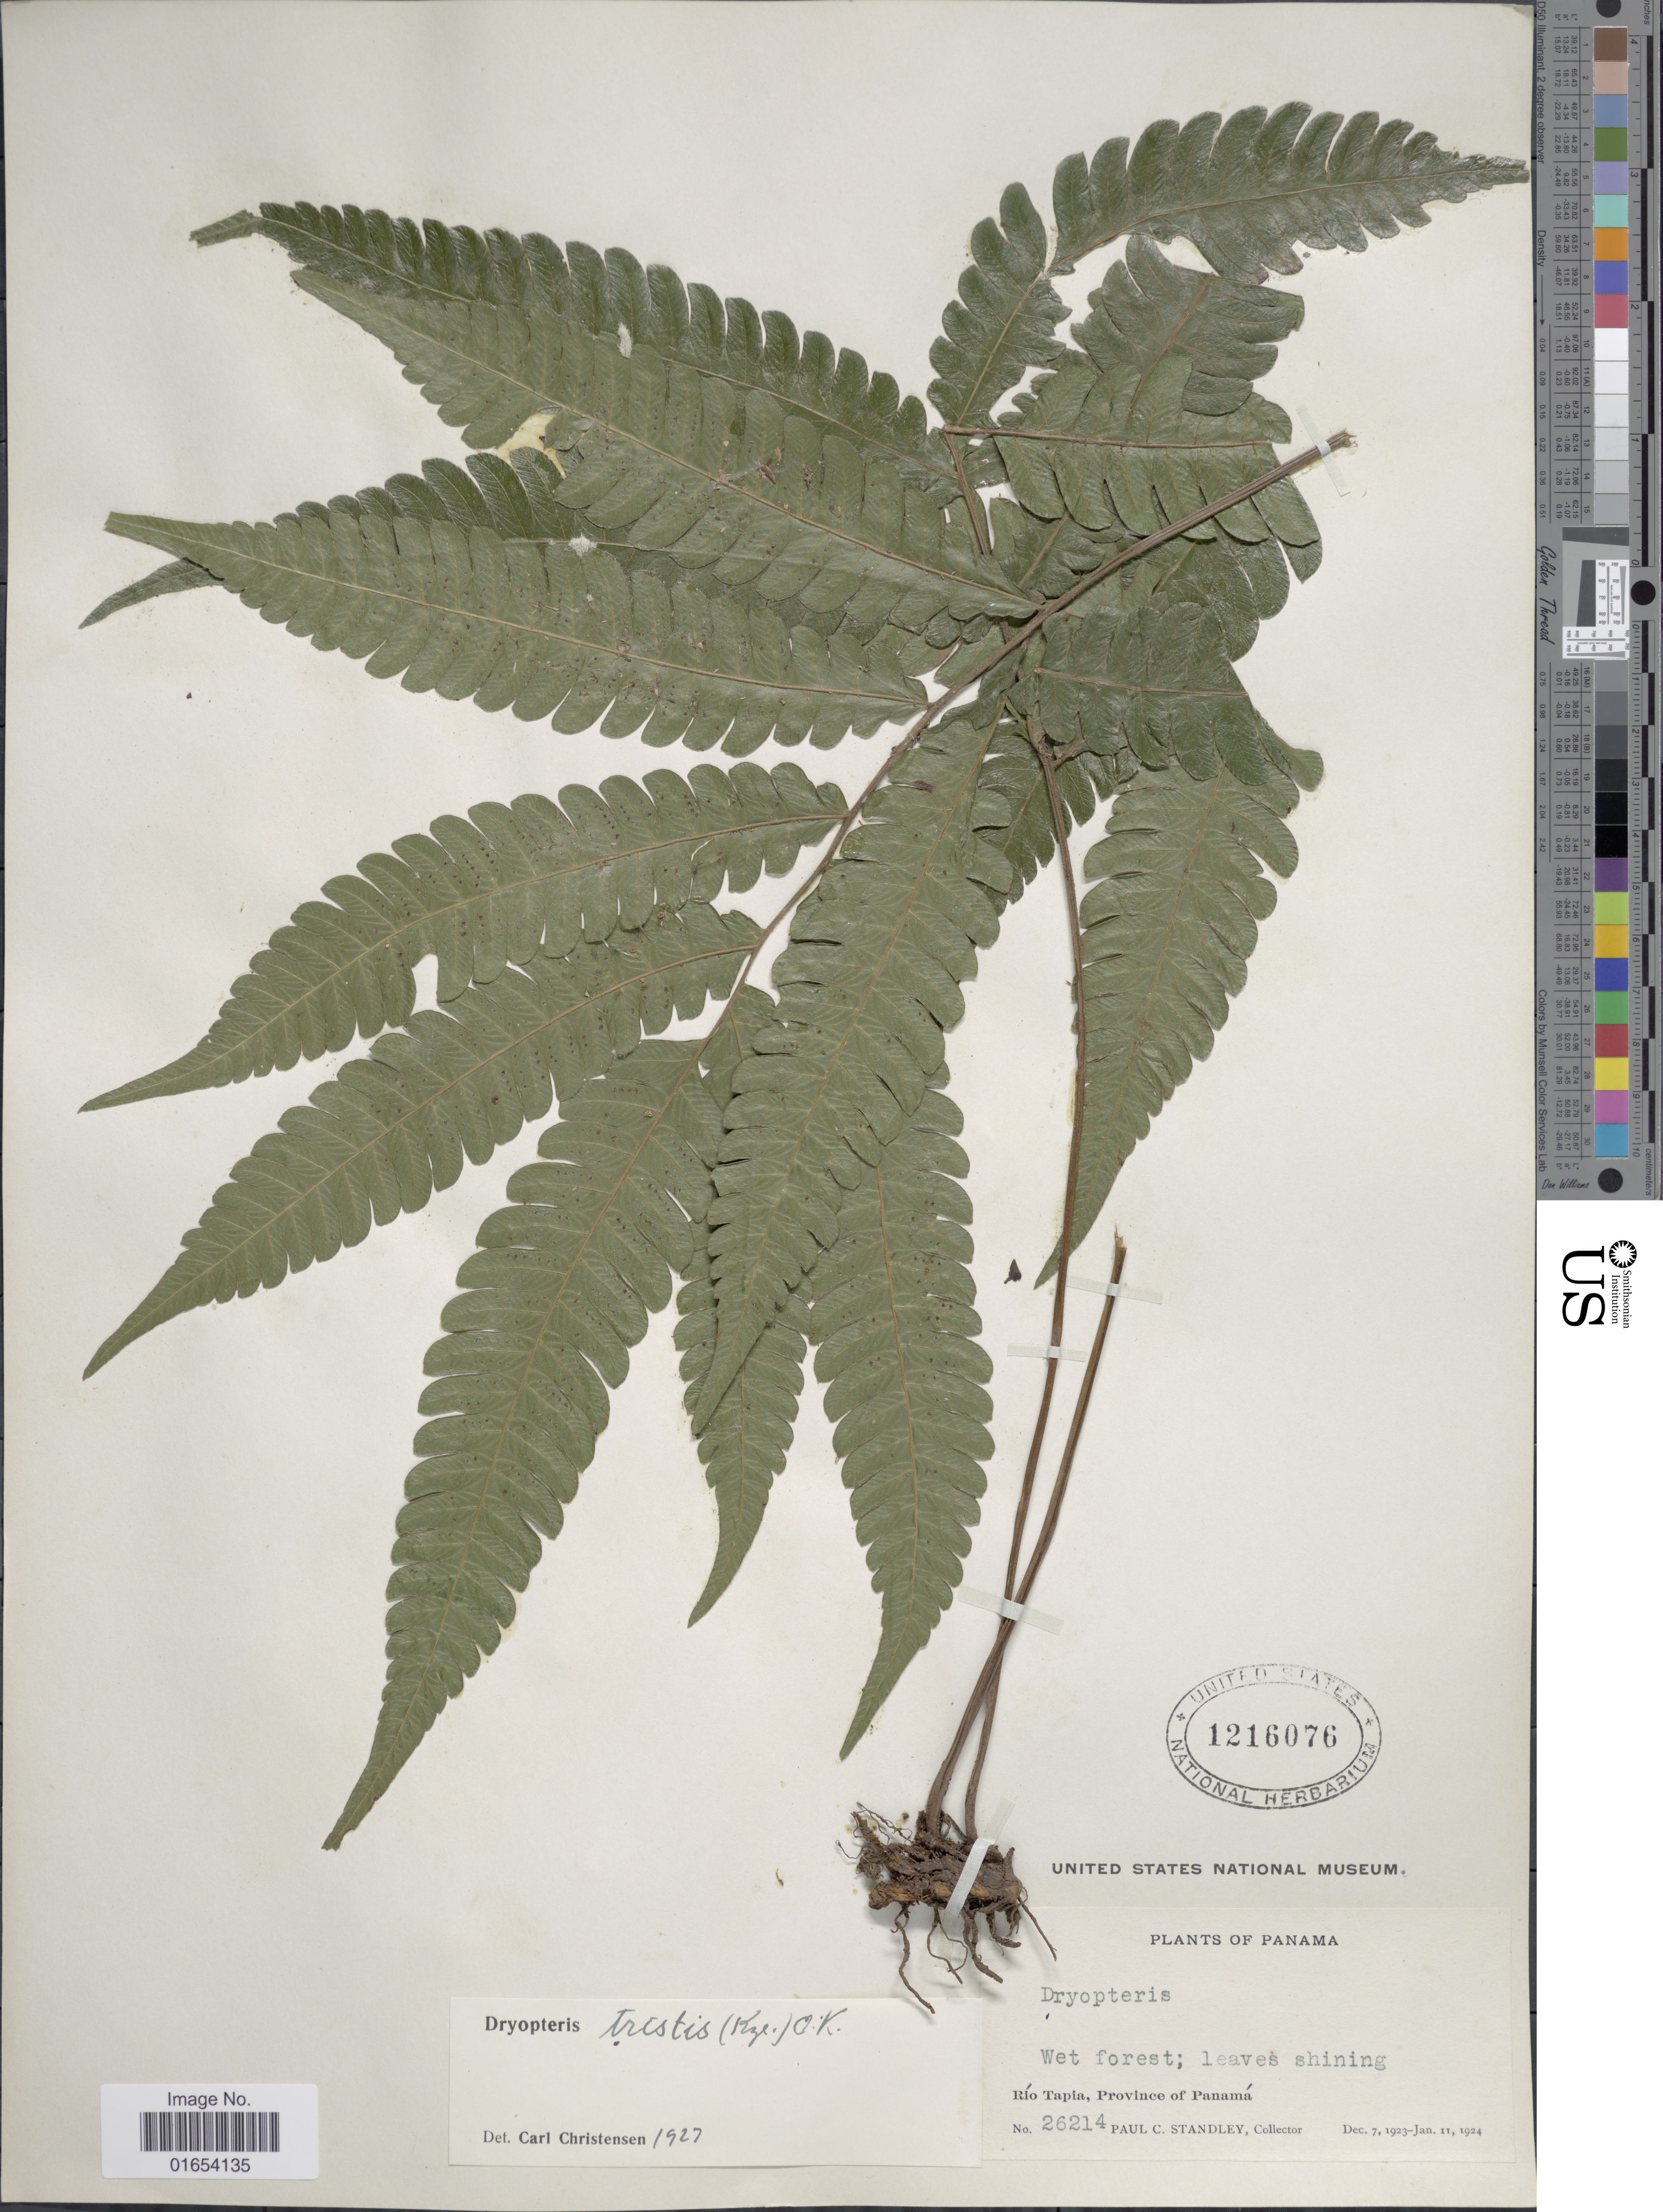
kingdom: Plantae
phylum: Tracheophyta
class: Polypodiopsida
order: Polypodiales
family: Thelypteridaceae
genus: Goniopteris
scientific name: Goniopteris nicaraguensis (C. Chr.) comb. nov., ined 2015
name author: (C. Chr.)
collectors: P. C. Standley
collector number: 26214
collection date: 1923-12-07/1924-01-11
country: Panama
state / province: Panamá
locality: Rio Tapia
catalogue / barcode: US 1216076